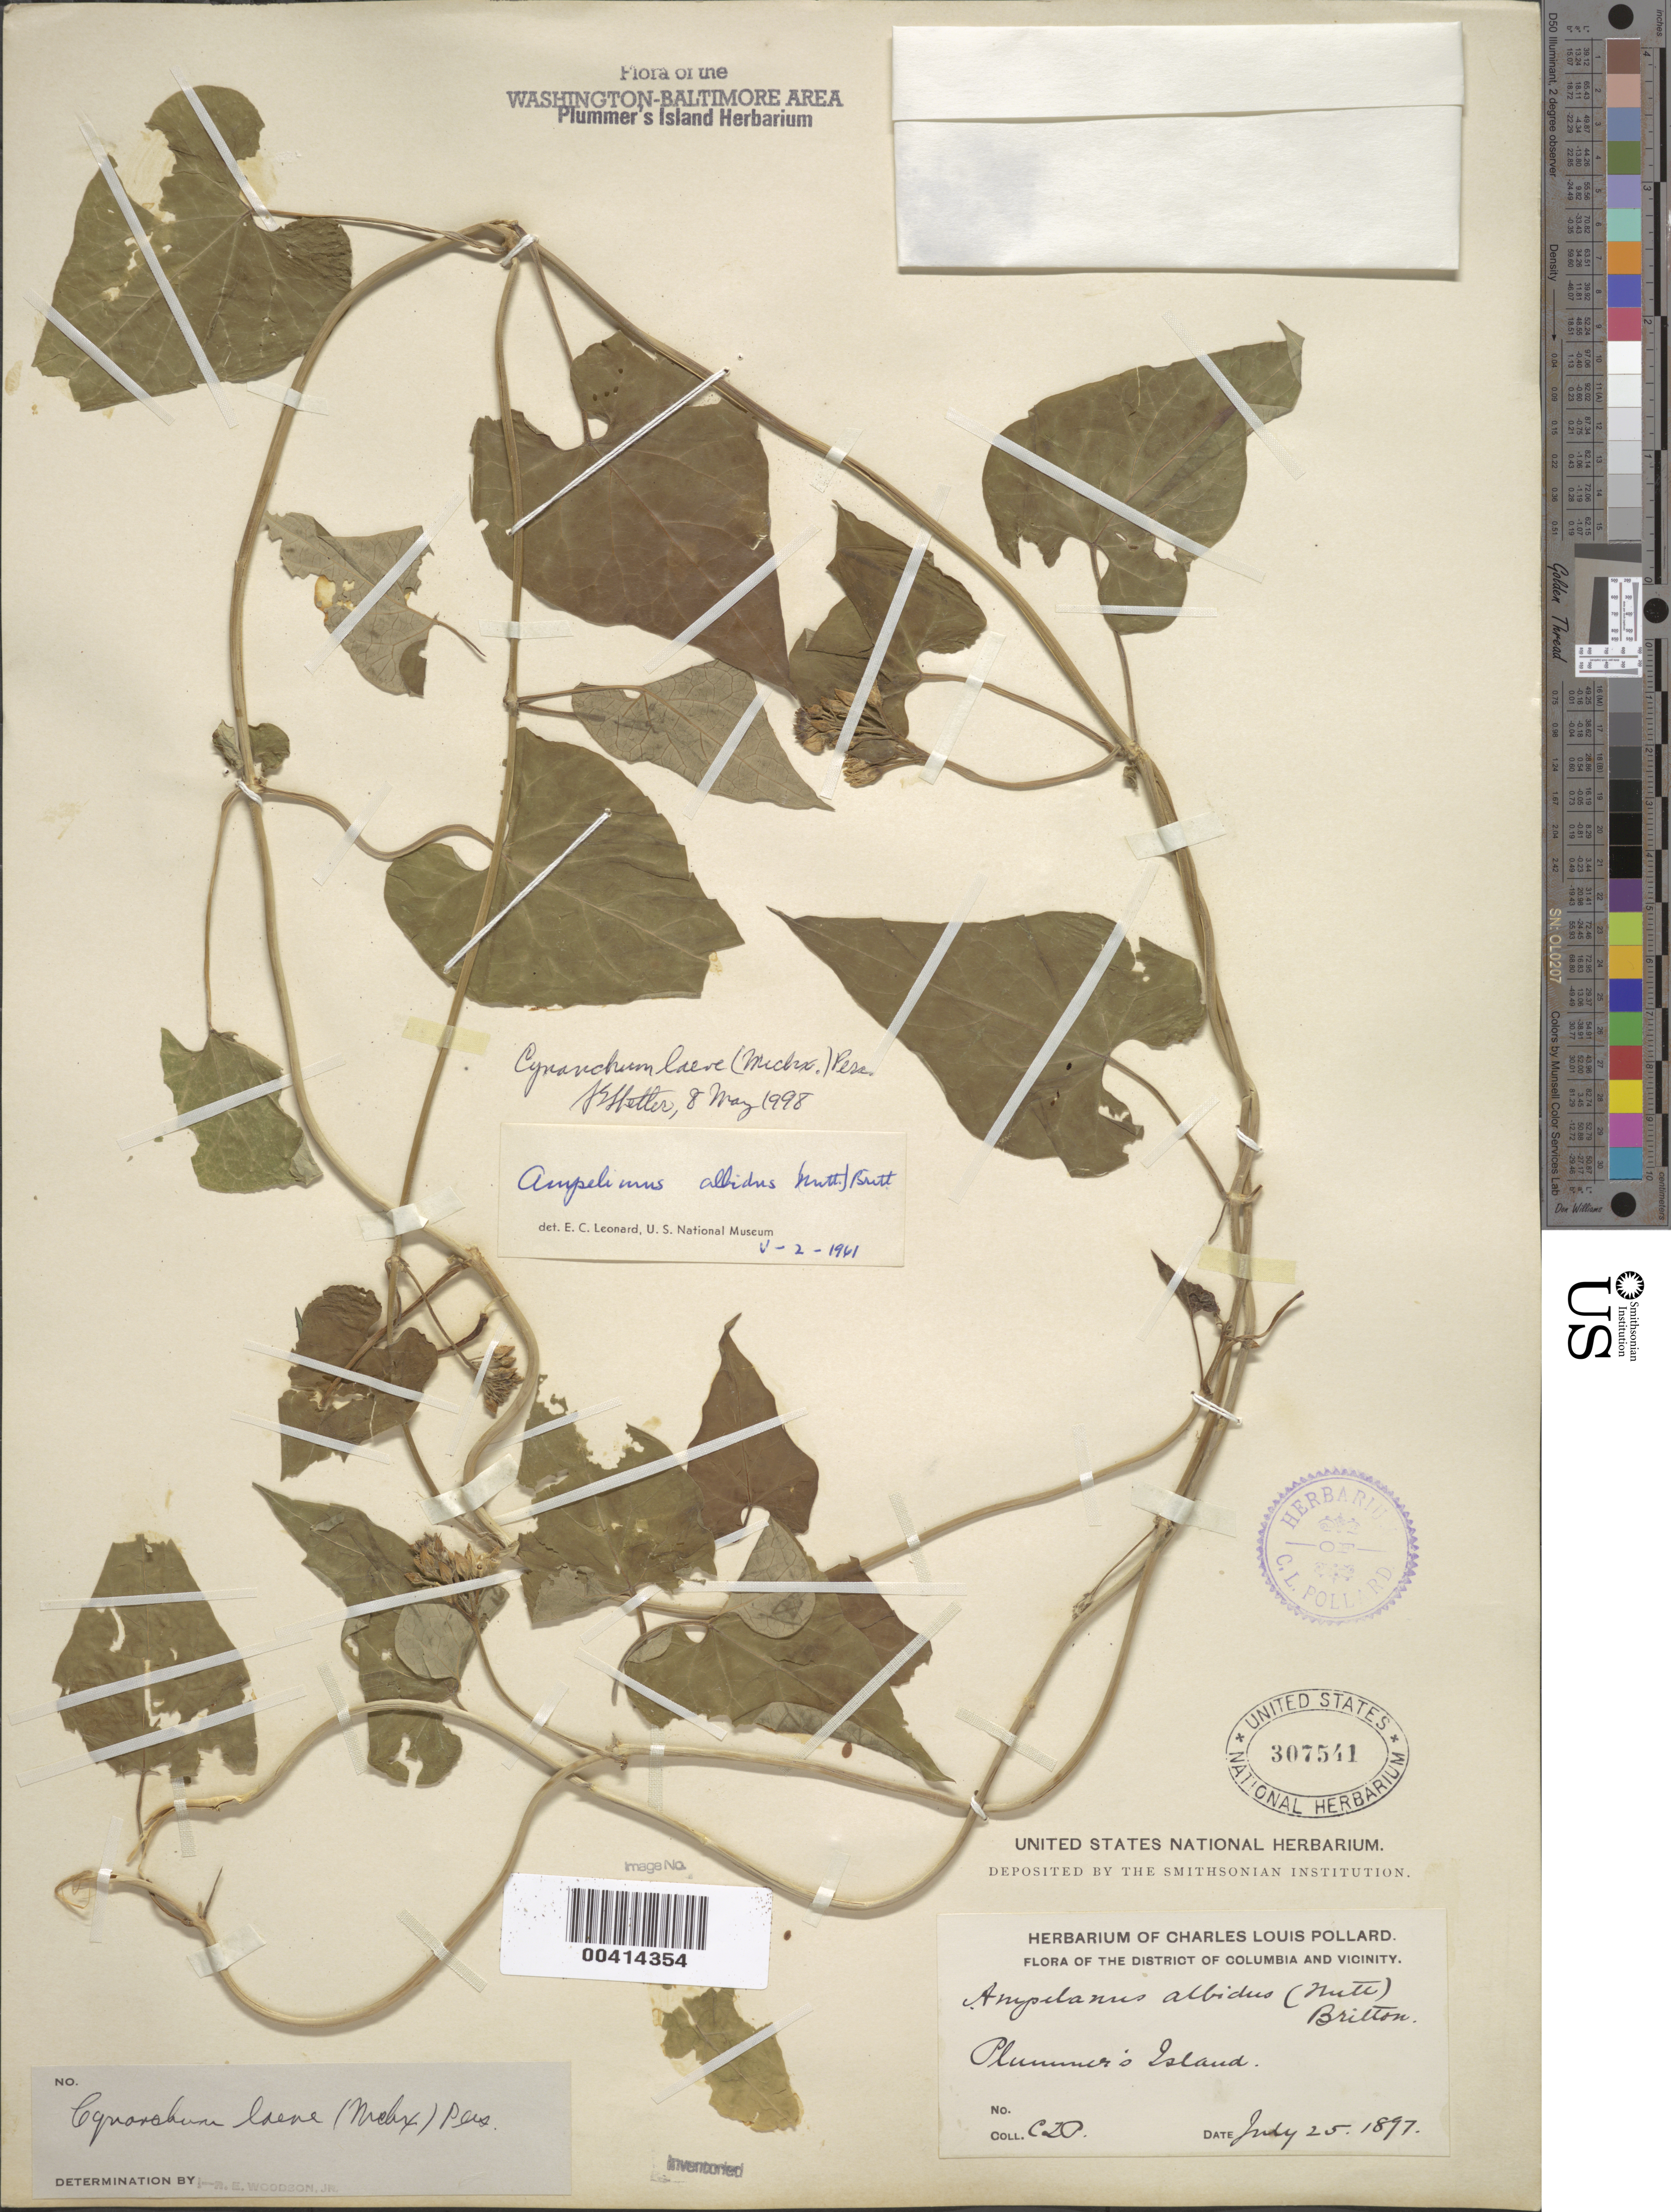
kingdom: Plantae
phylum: Tracheophyta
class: Magnoliopsida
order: Gentianales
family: Apocynaceae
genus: Cynanchum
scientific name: Cynanchum laeve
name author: (Michx.) Pers.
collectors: C. L. Pollard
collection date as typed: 25 Jul 1897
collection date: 1897-07-25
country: United States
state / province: Maryland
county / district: Montgomery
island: Plummers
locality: Plummer's Island C. & O. Canal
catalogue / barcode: US 307541